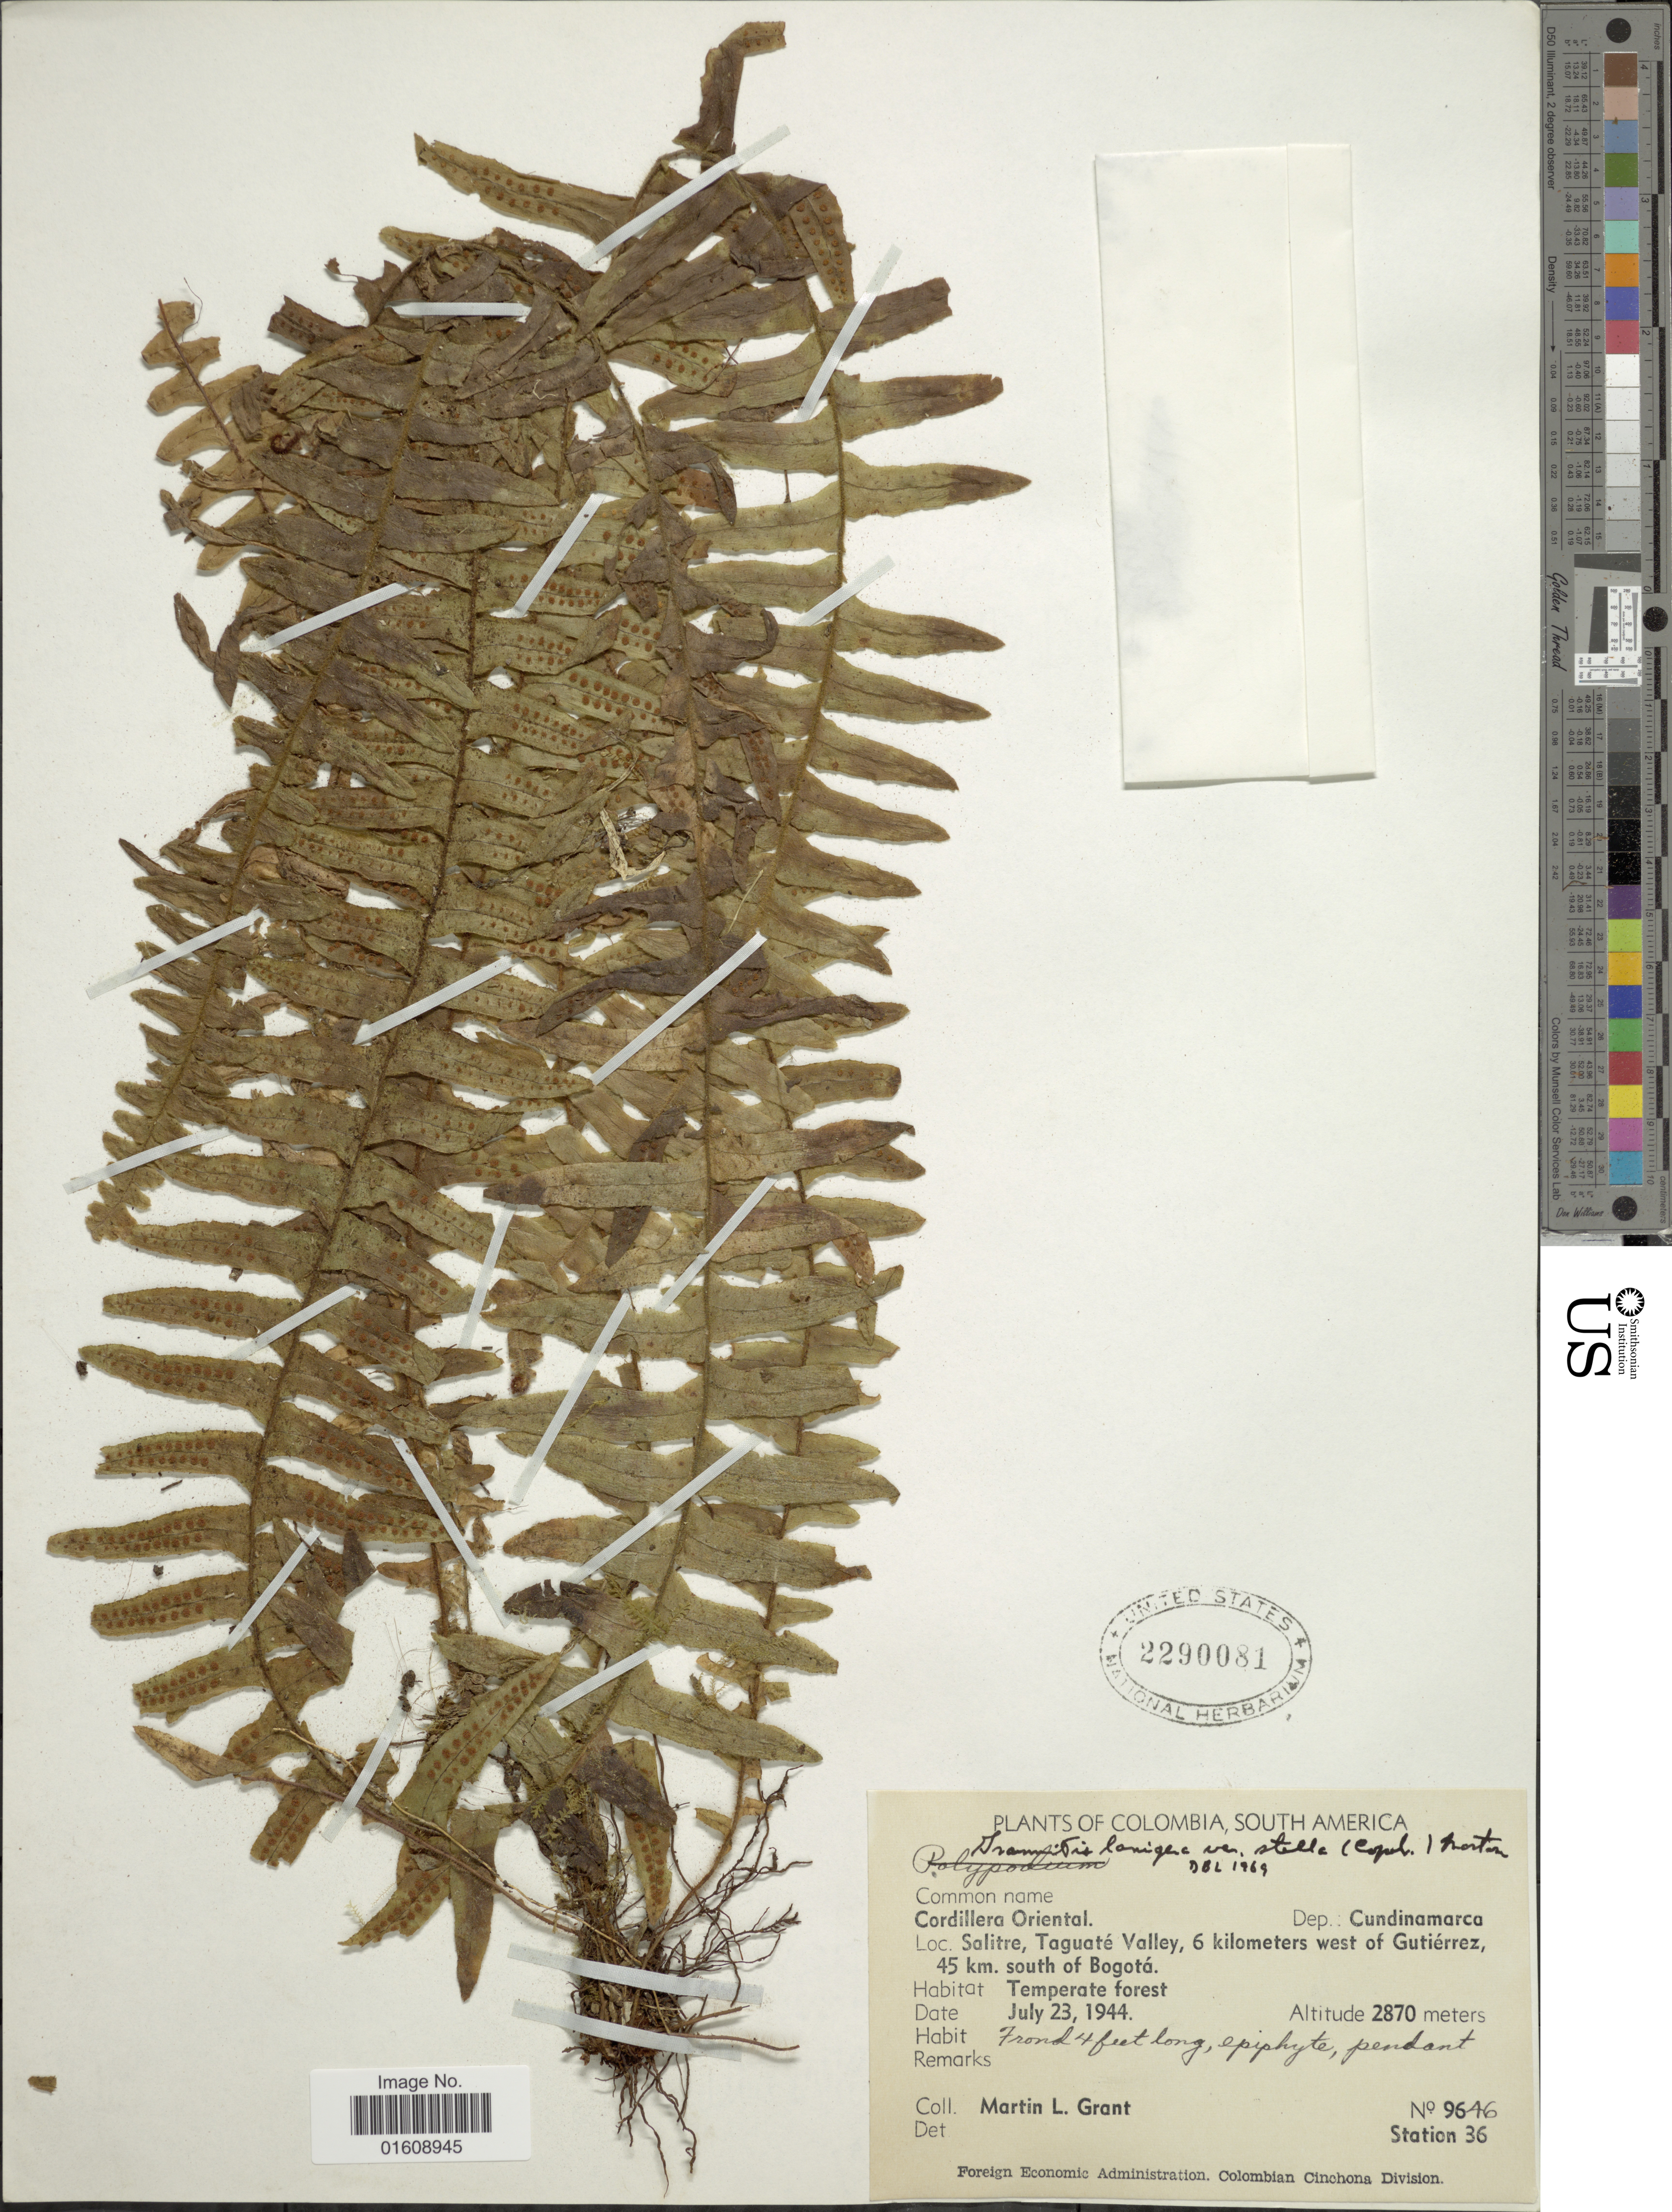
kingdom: Plantae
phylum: Tracheophyta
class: Polypodiopsida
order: Polypodiales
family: Polypodiaceae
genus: Alansmia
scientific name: Alansmia lanigera var. stella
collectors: M. L. Grant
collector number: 9646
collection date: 1944-07-23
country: Colombia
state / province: Cundinamarca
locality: Colombia, South America, Cordillera Oriental, Dep.: Cundinamarca, Salitre, Taguat'e Valley, 6 kilometers west of Gutiérrez, 45 km. south of Bogotá.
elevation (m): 2870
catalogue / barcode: US 2290081